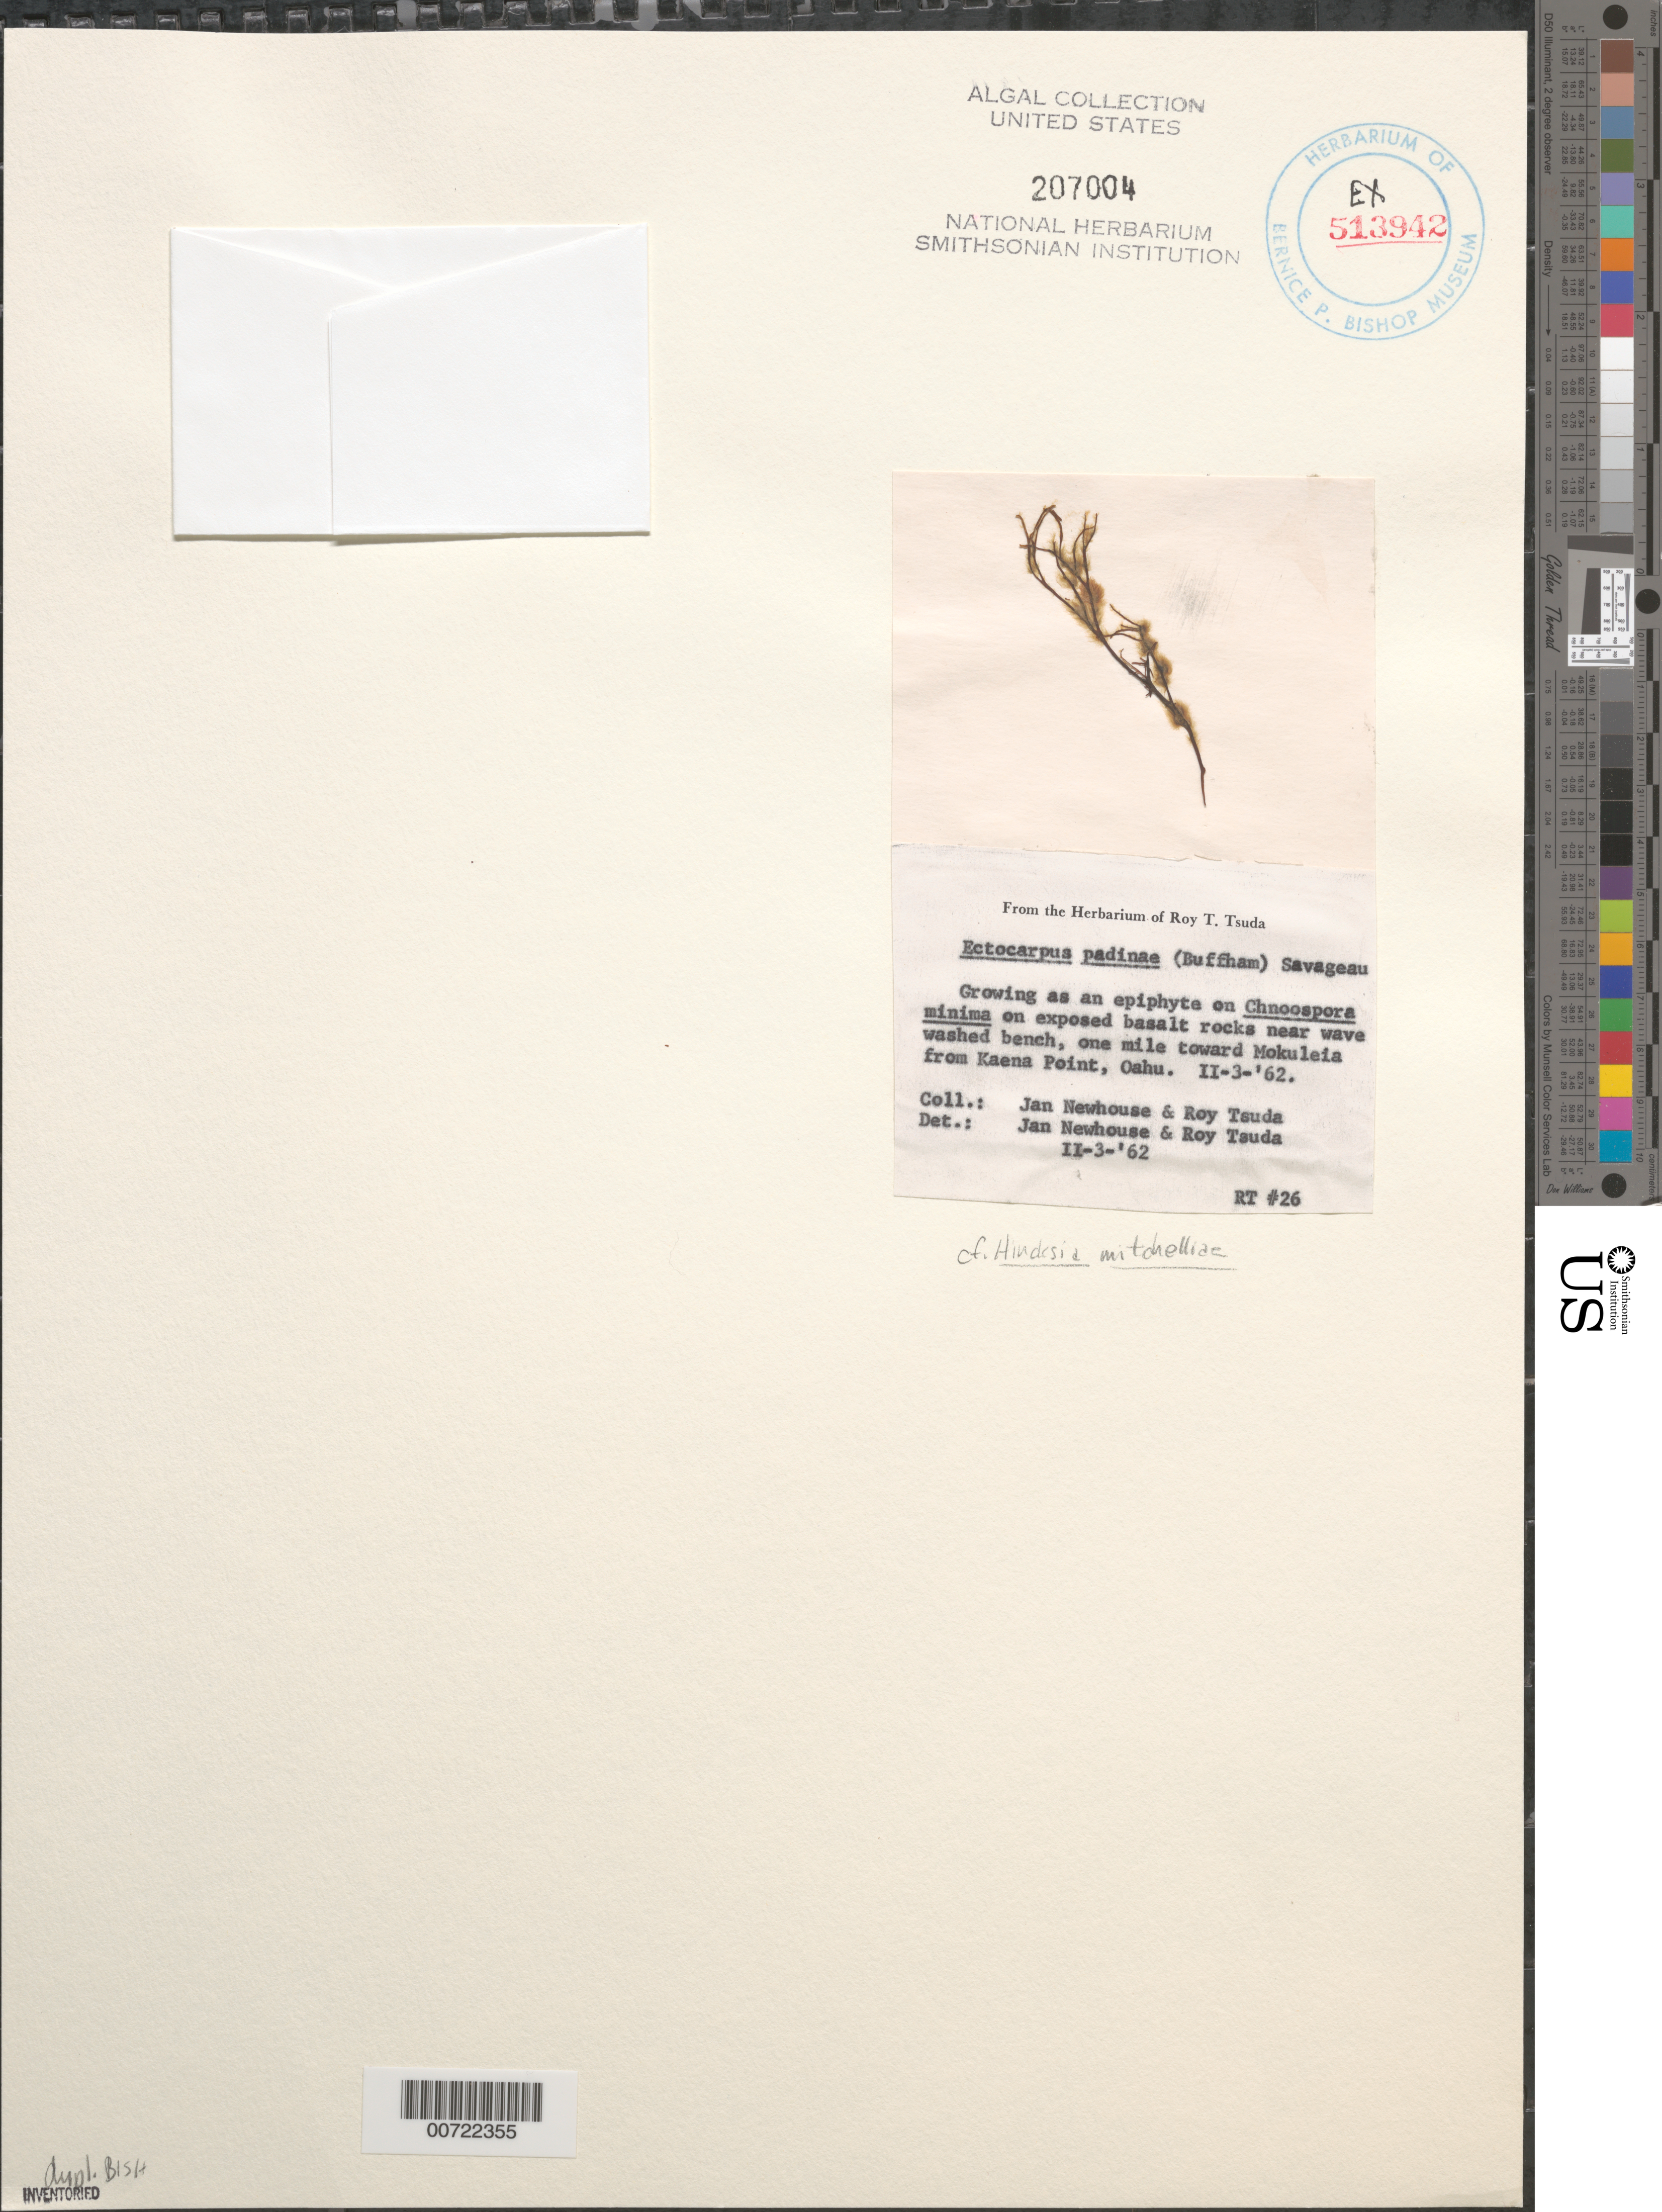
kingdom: Chromista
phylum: Ochrophyta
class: Phaeophyceae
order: Ectocarpales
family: Acinetosporaceae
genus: Feldmannia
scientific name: Feldmannia mitchelliae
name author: (Harv.) H.-S. Kim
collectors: W. J. Newhouse & R. Tsuda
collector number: RT 26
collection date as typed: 03 Feb 1962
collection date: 1962-02-03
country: United States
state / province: Hawaii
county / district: Honolulu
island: Oahu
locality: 1 mile toward Mokuleia from Kaena Point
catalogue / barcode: US 207004